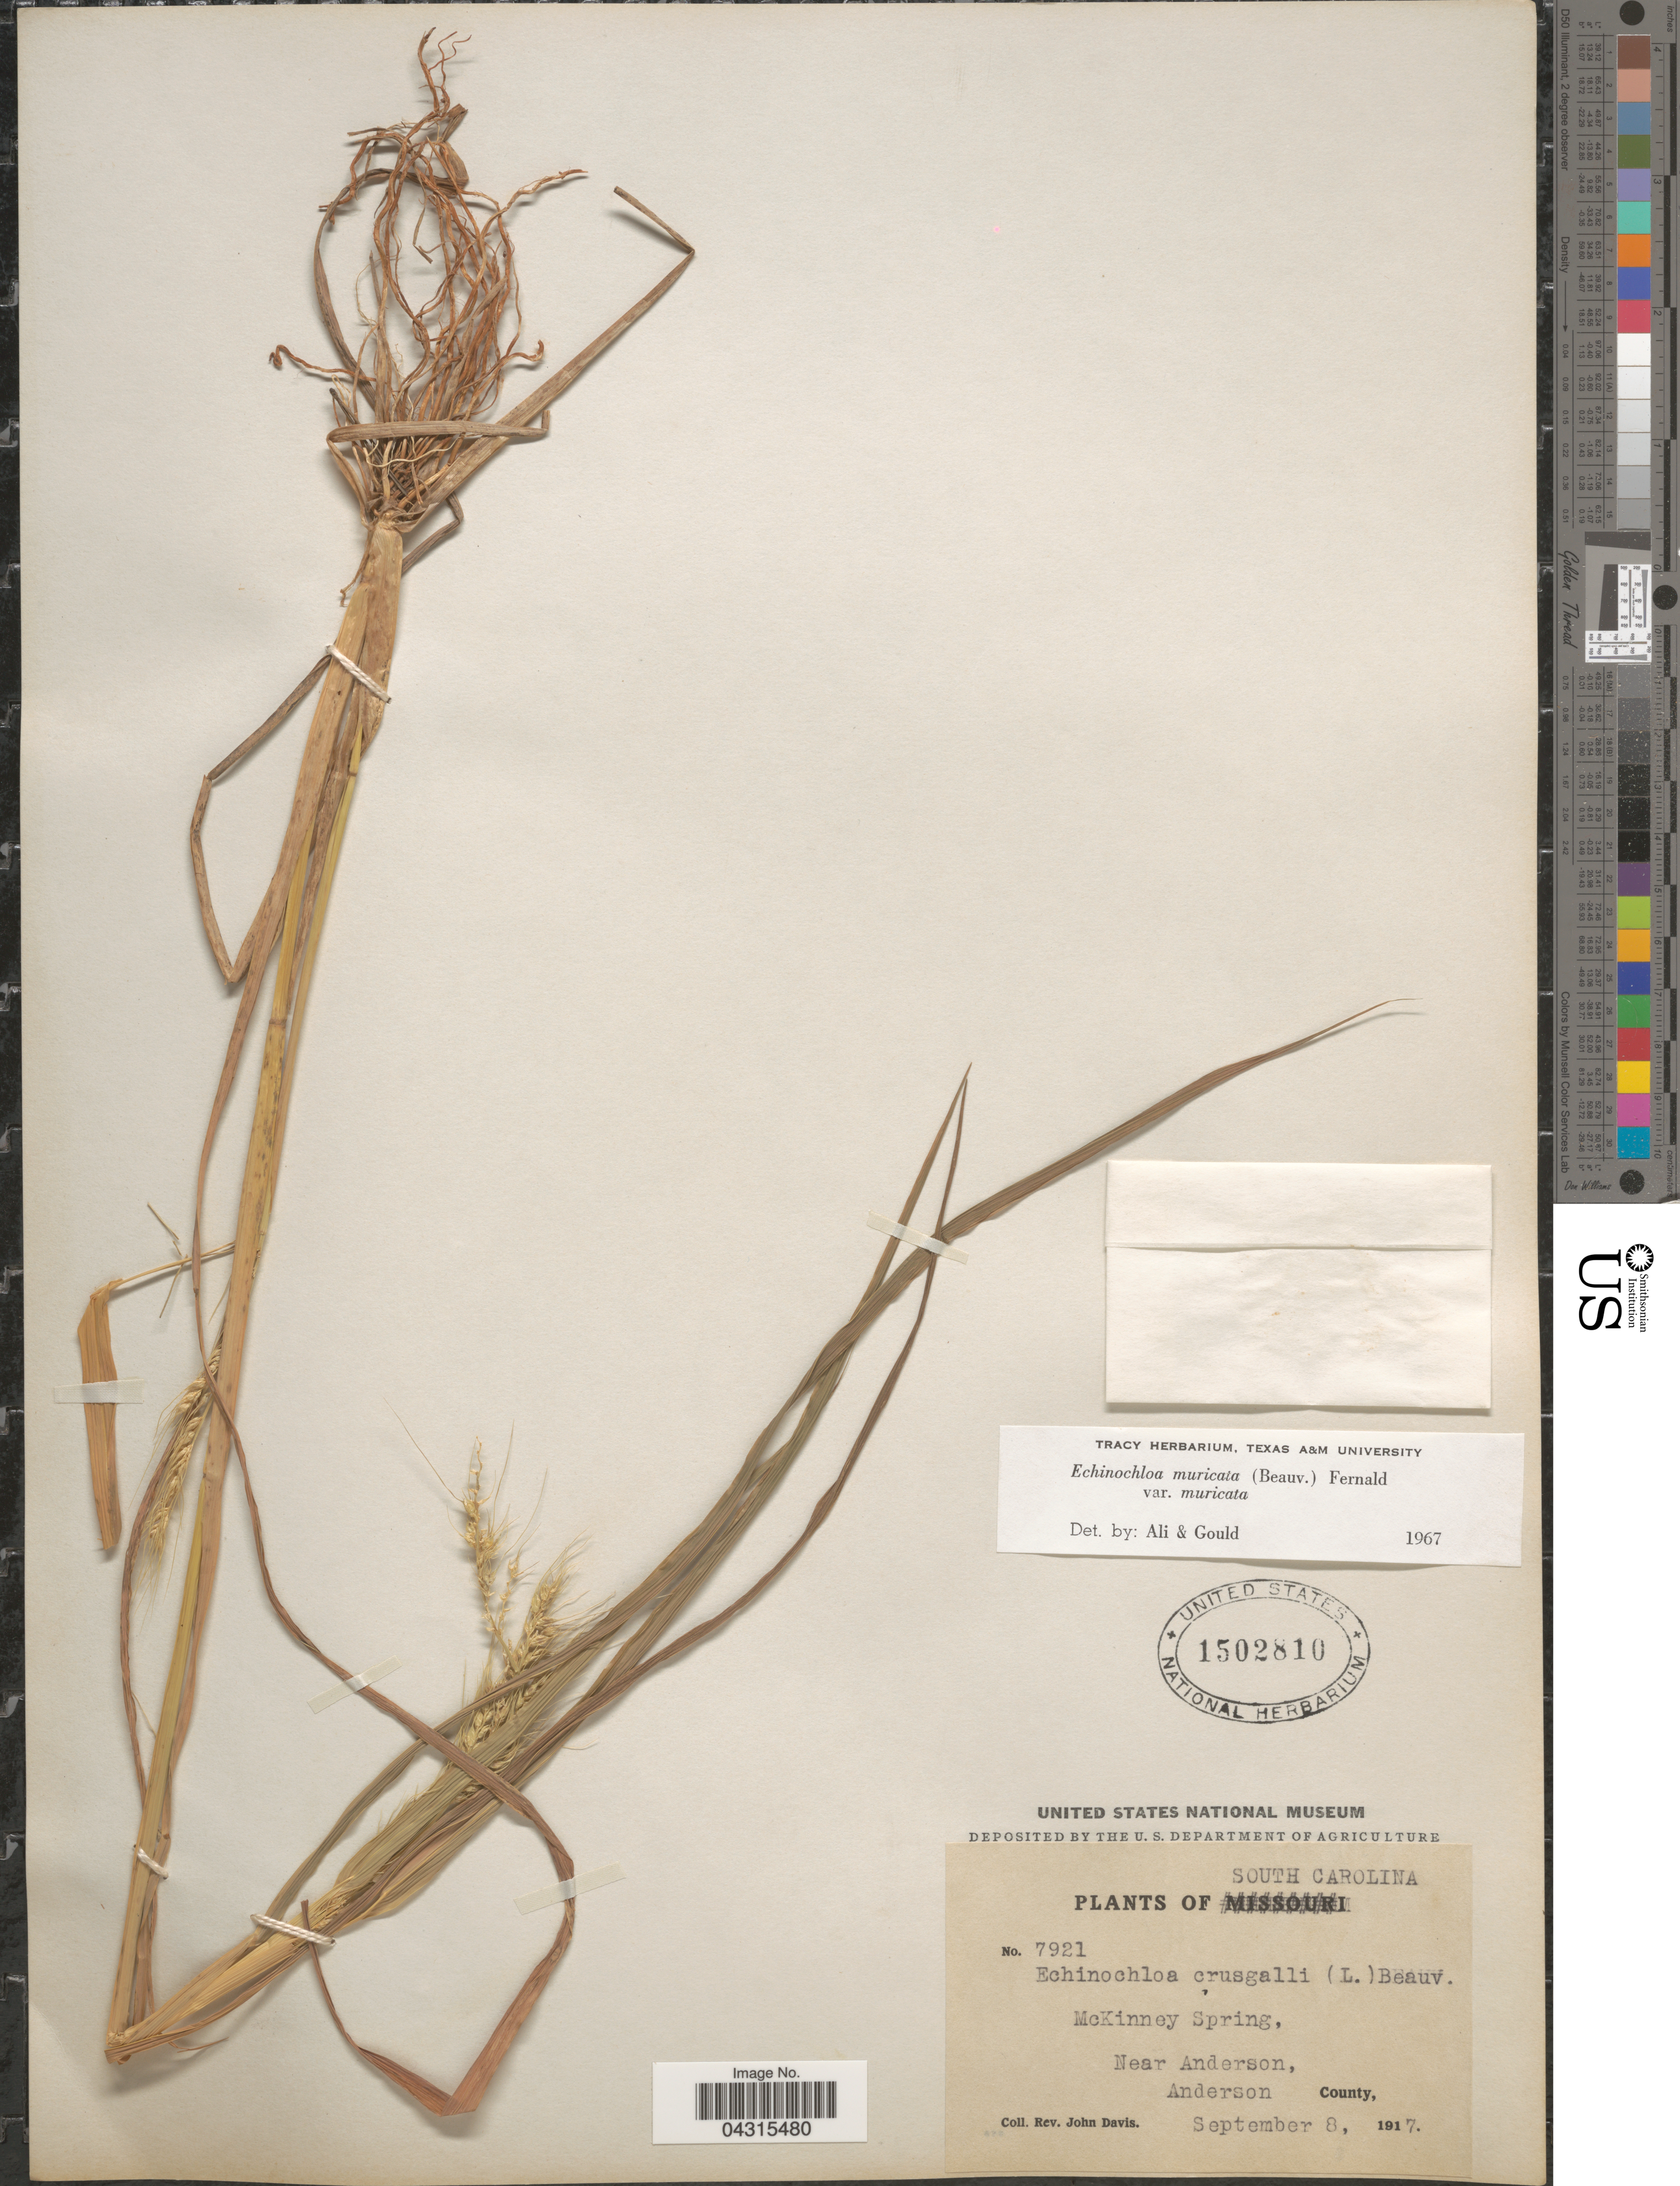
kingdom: Plantae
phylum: Tracheophyta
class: Liliopsida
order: Poales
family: Poaceae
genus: Echinochloa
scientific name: Echinochloa muricata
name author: (P. Beauv.) Fernald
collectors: J. Davis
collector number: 7921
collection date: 1917-09-08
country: United States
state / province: South Carolina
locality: McKinney Spring, Near Anderson, Anderson County.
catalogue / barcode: US 1502810